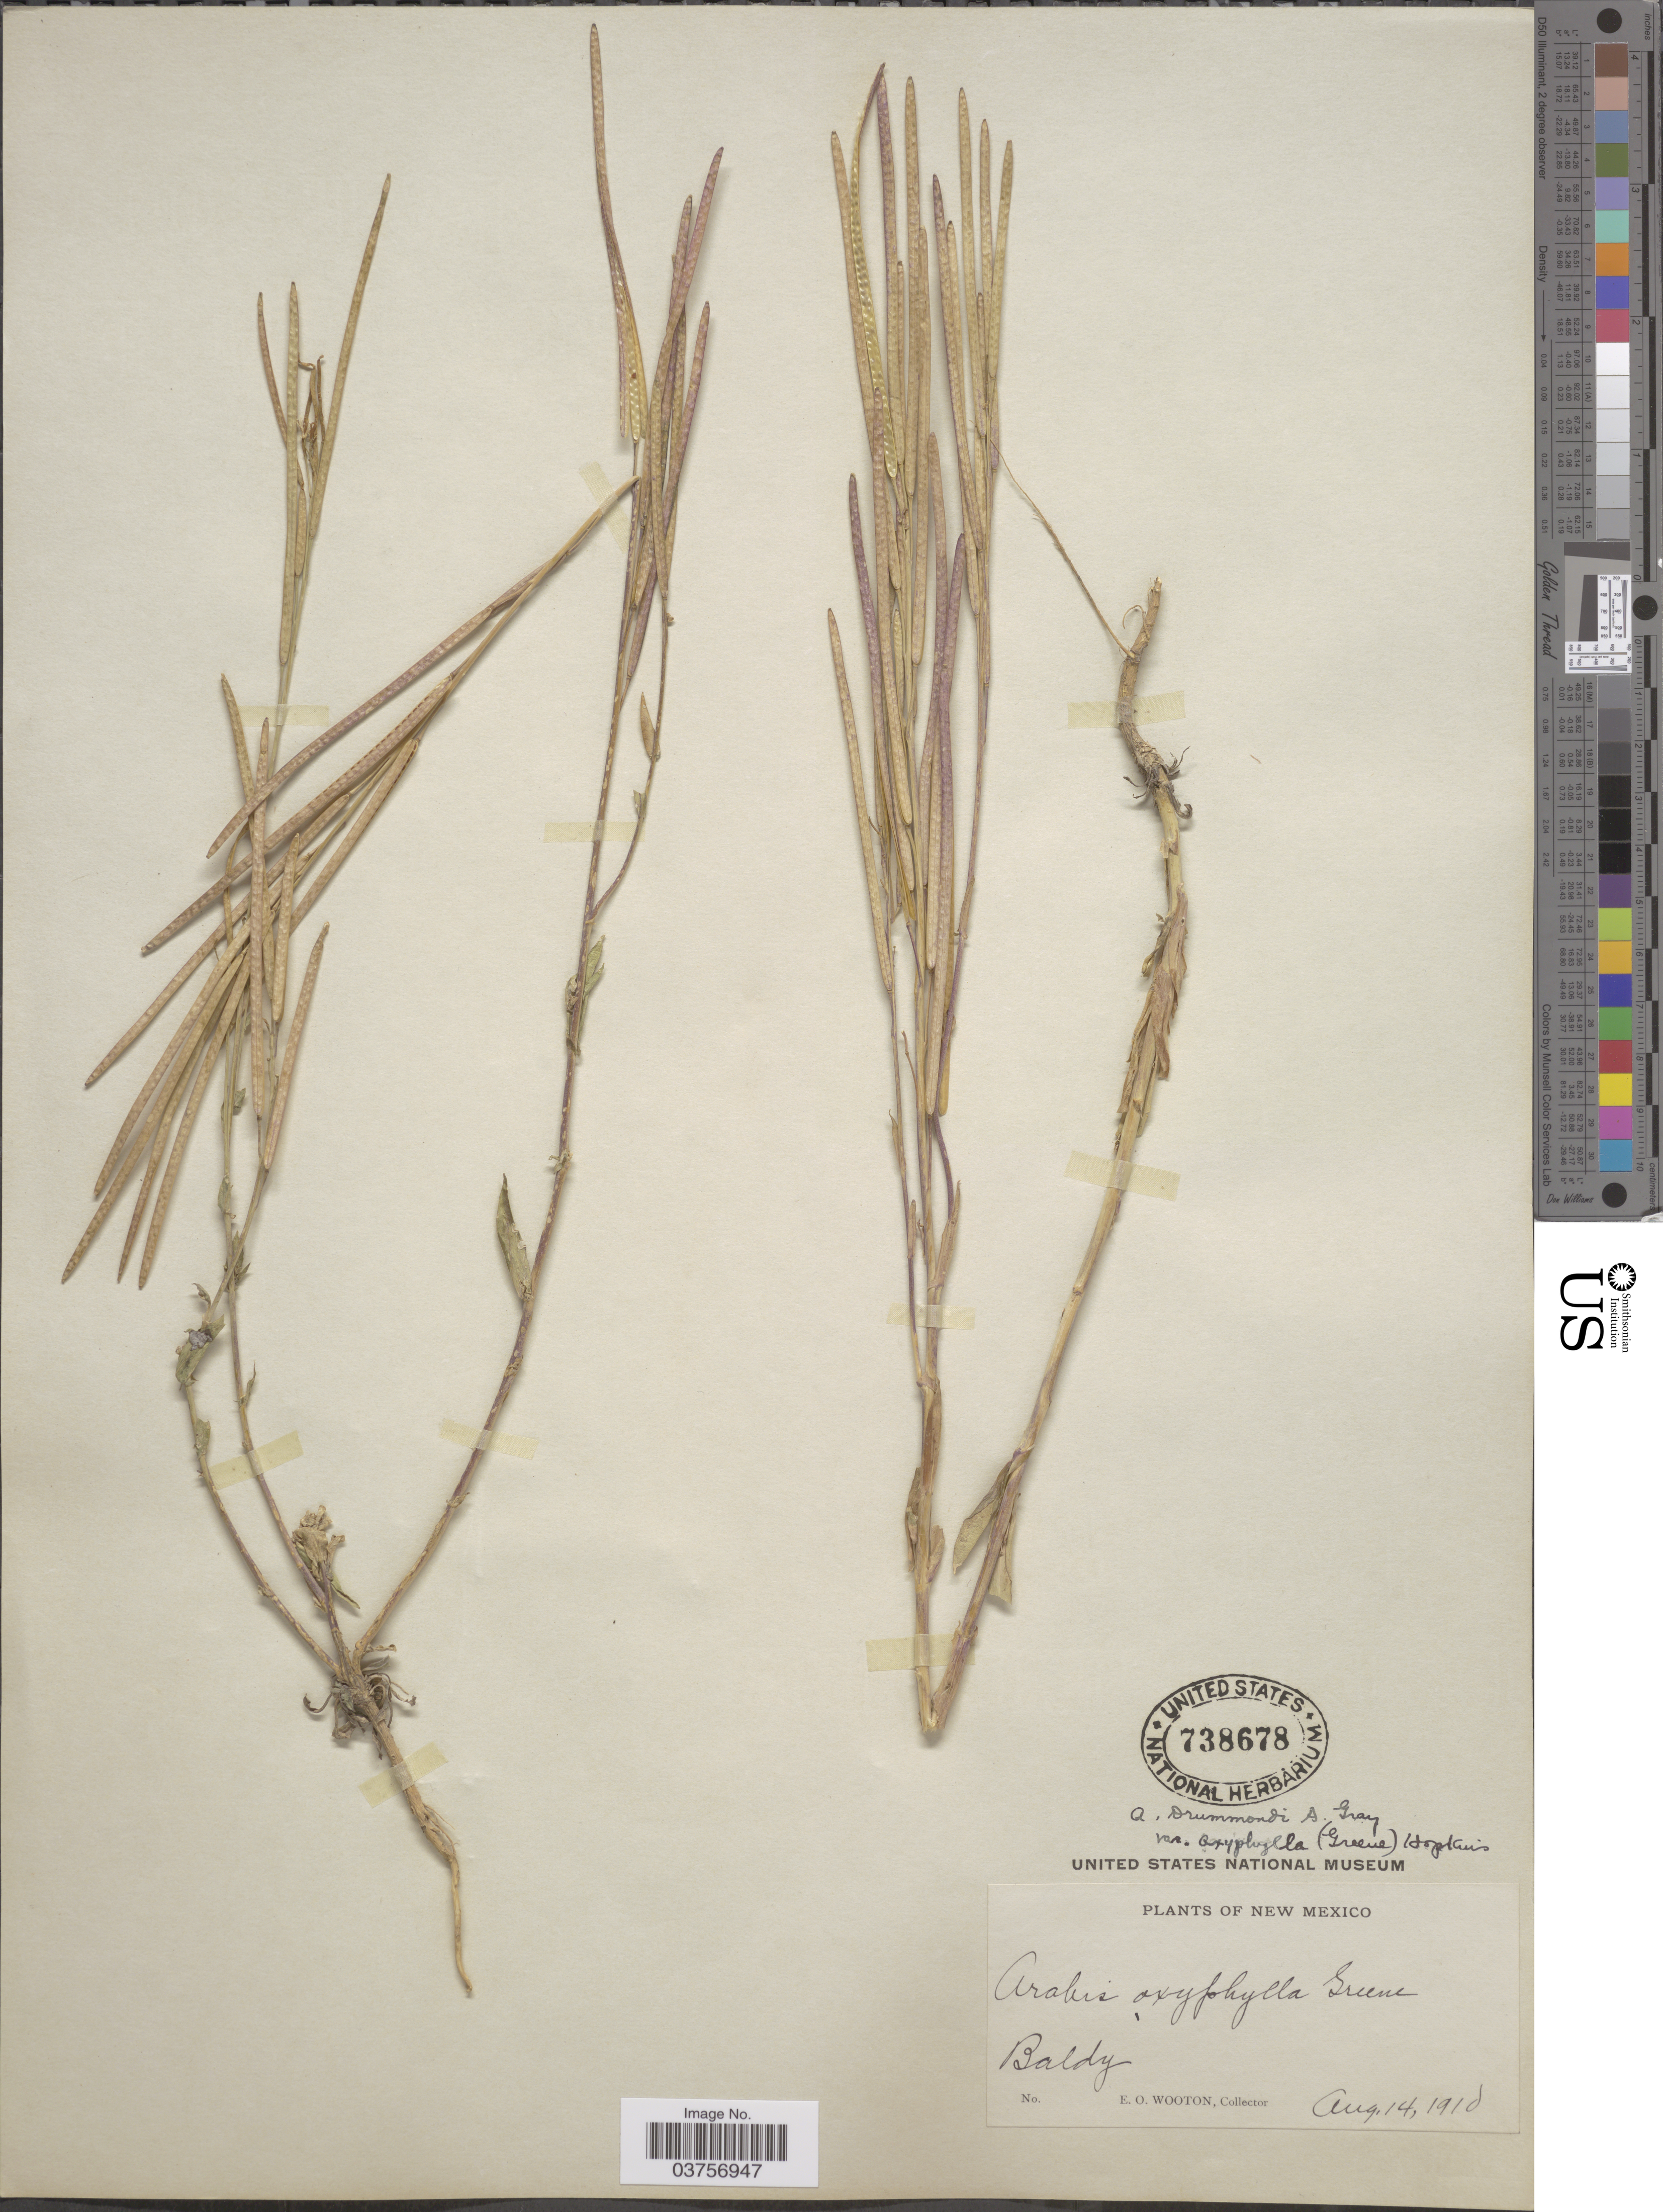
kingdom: Plantae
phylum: Tracheophyta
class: Magnoliopsida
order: Brassicales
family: Brassicaceae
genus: Arabis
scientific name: Arabis drummondii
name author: A. Gray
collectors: E. O. Wooton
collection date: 1910-08-14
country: United States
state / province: New Mexico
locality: Baldy.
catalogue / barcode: US 738678